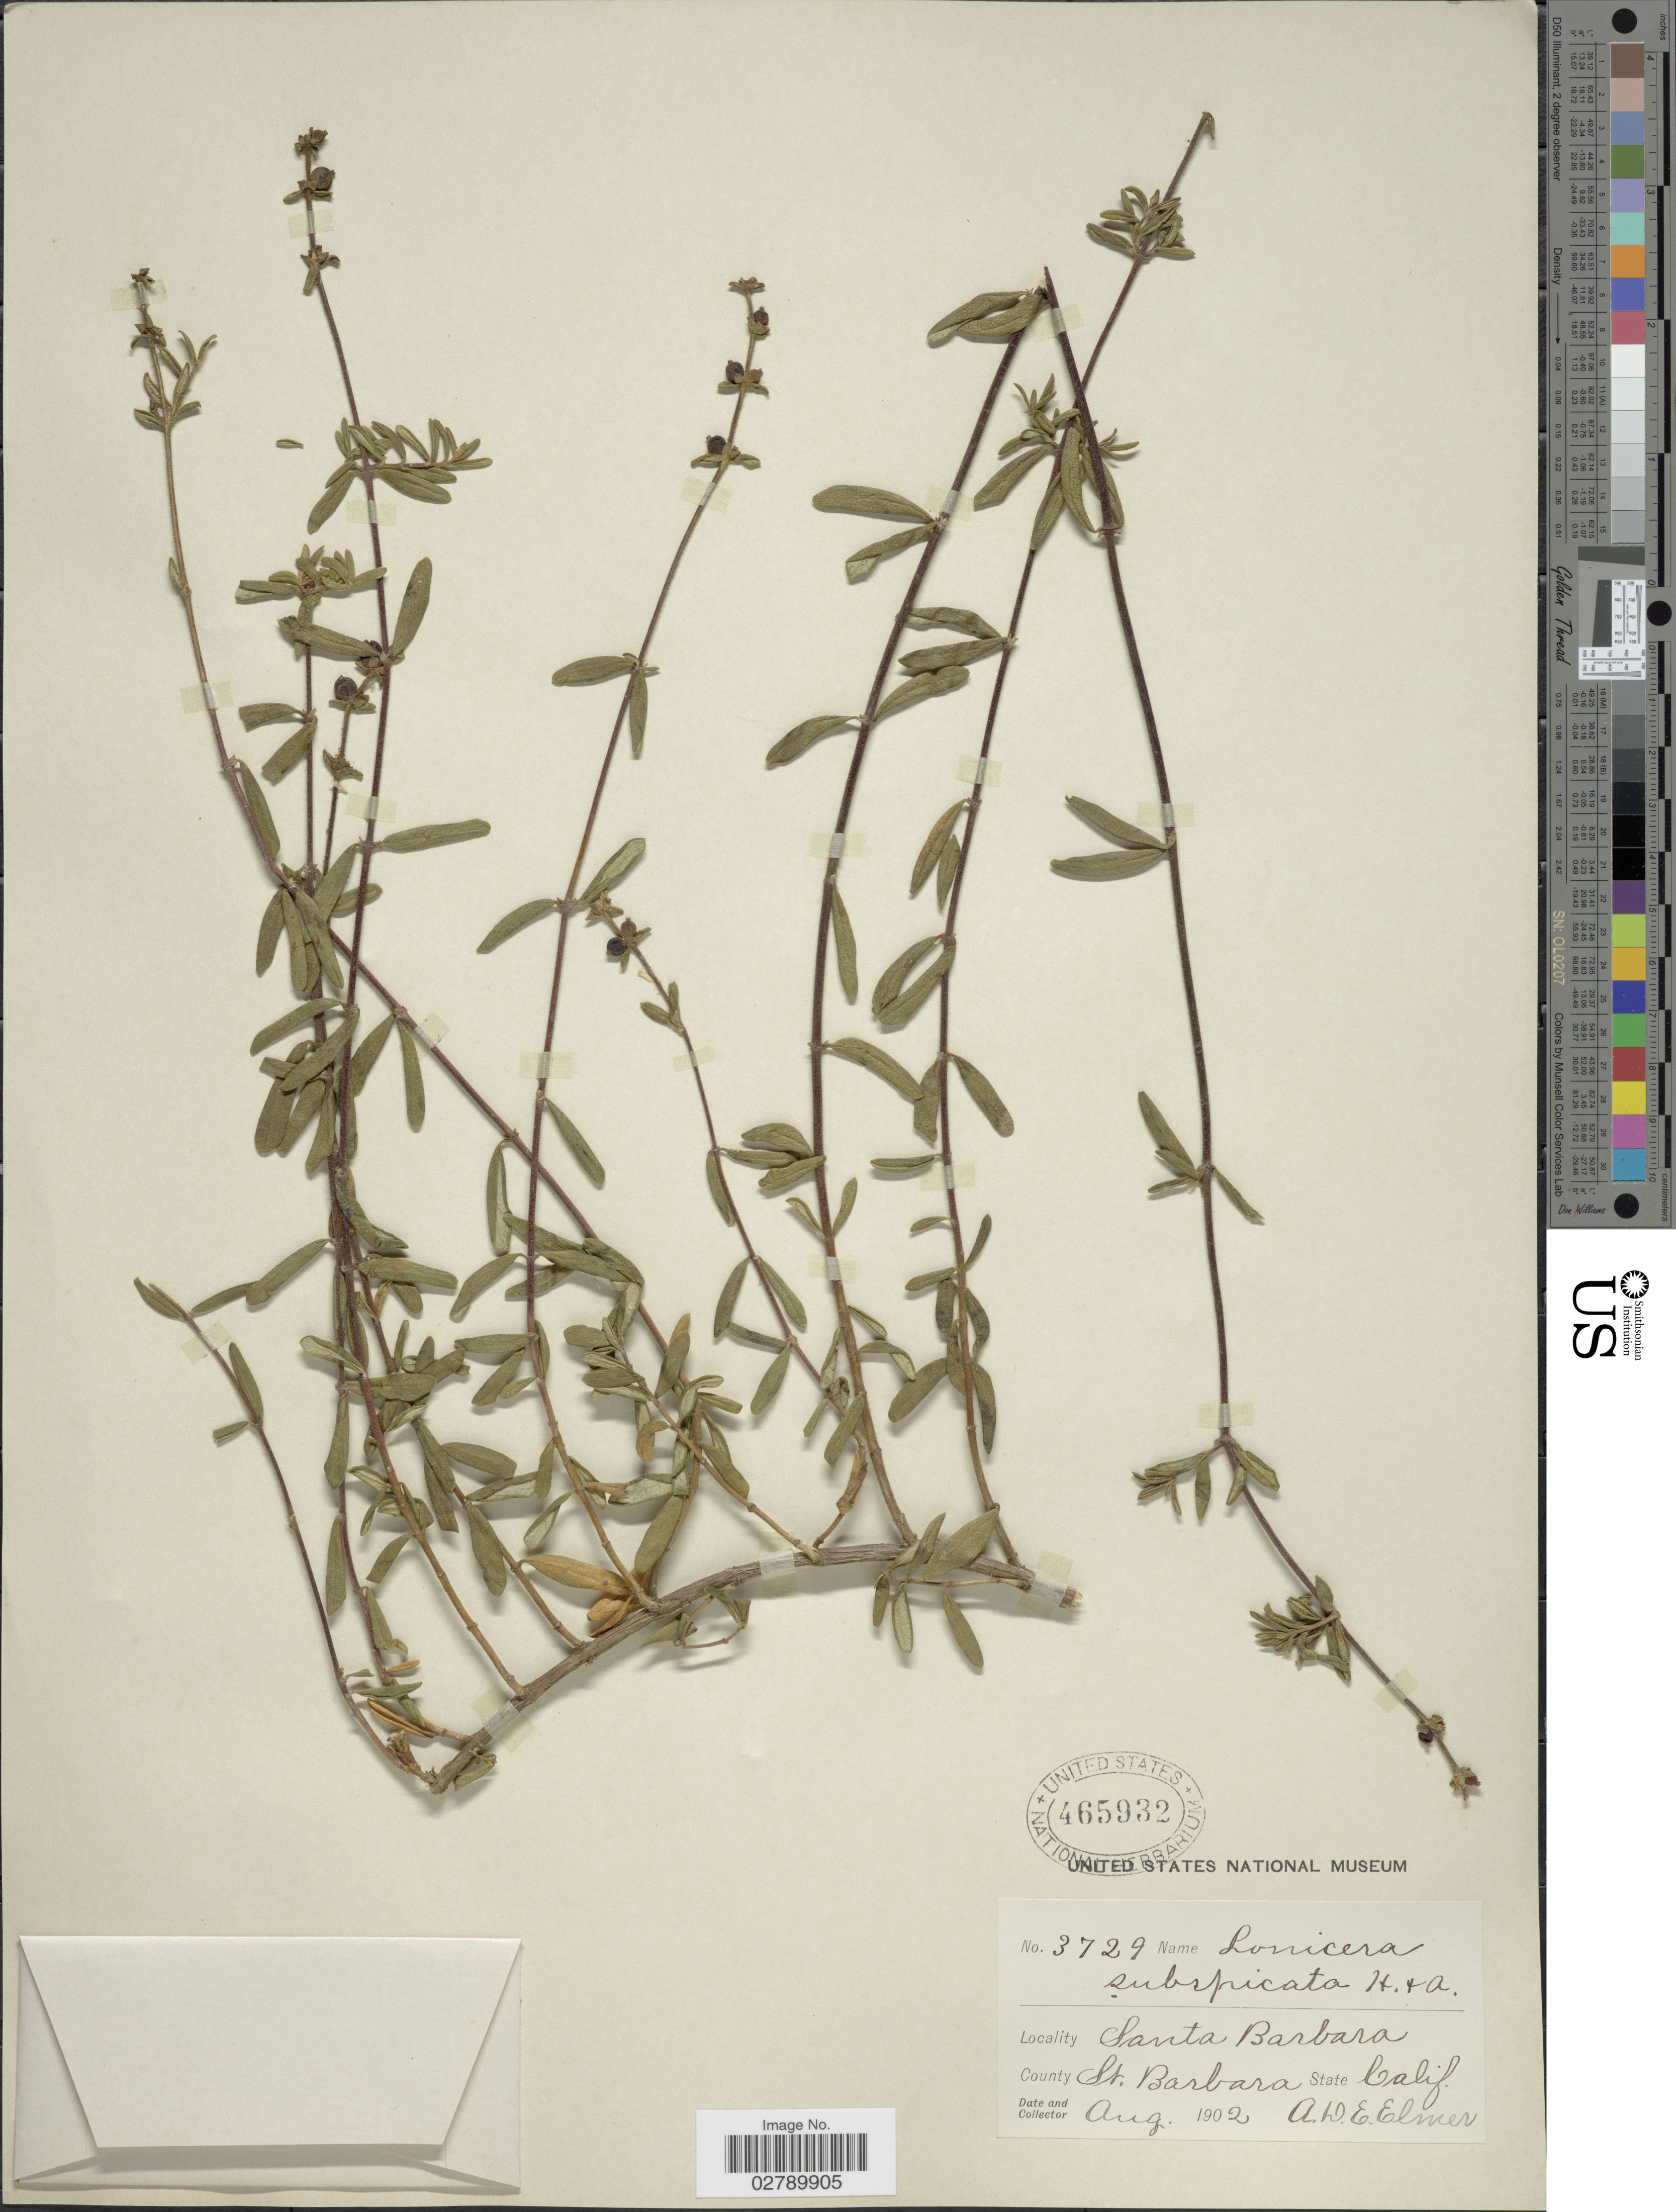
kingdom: Plantae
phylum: Tracheophyta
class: Magnoliopsida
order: Dipsacales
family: Caprifoliaceae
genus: Lonicera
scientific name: Lonicera subspicata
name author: Hook. & Arn.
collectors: A. D. E. Elmer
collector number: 3729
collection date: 1902-08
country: United States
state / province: California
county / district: Santa Barbara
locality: Santa Barbara. County St. Barbara.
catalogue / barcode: US 465932